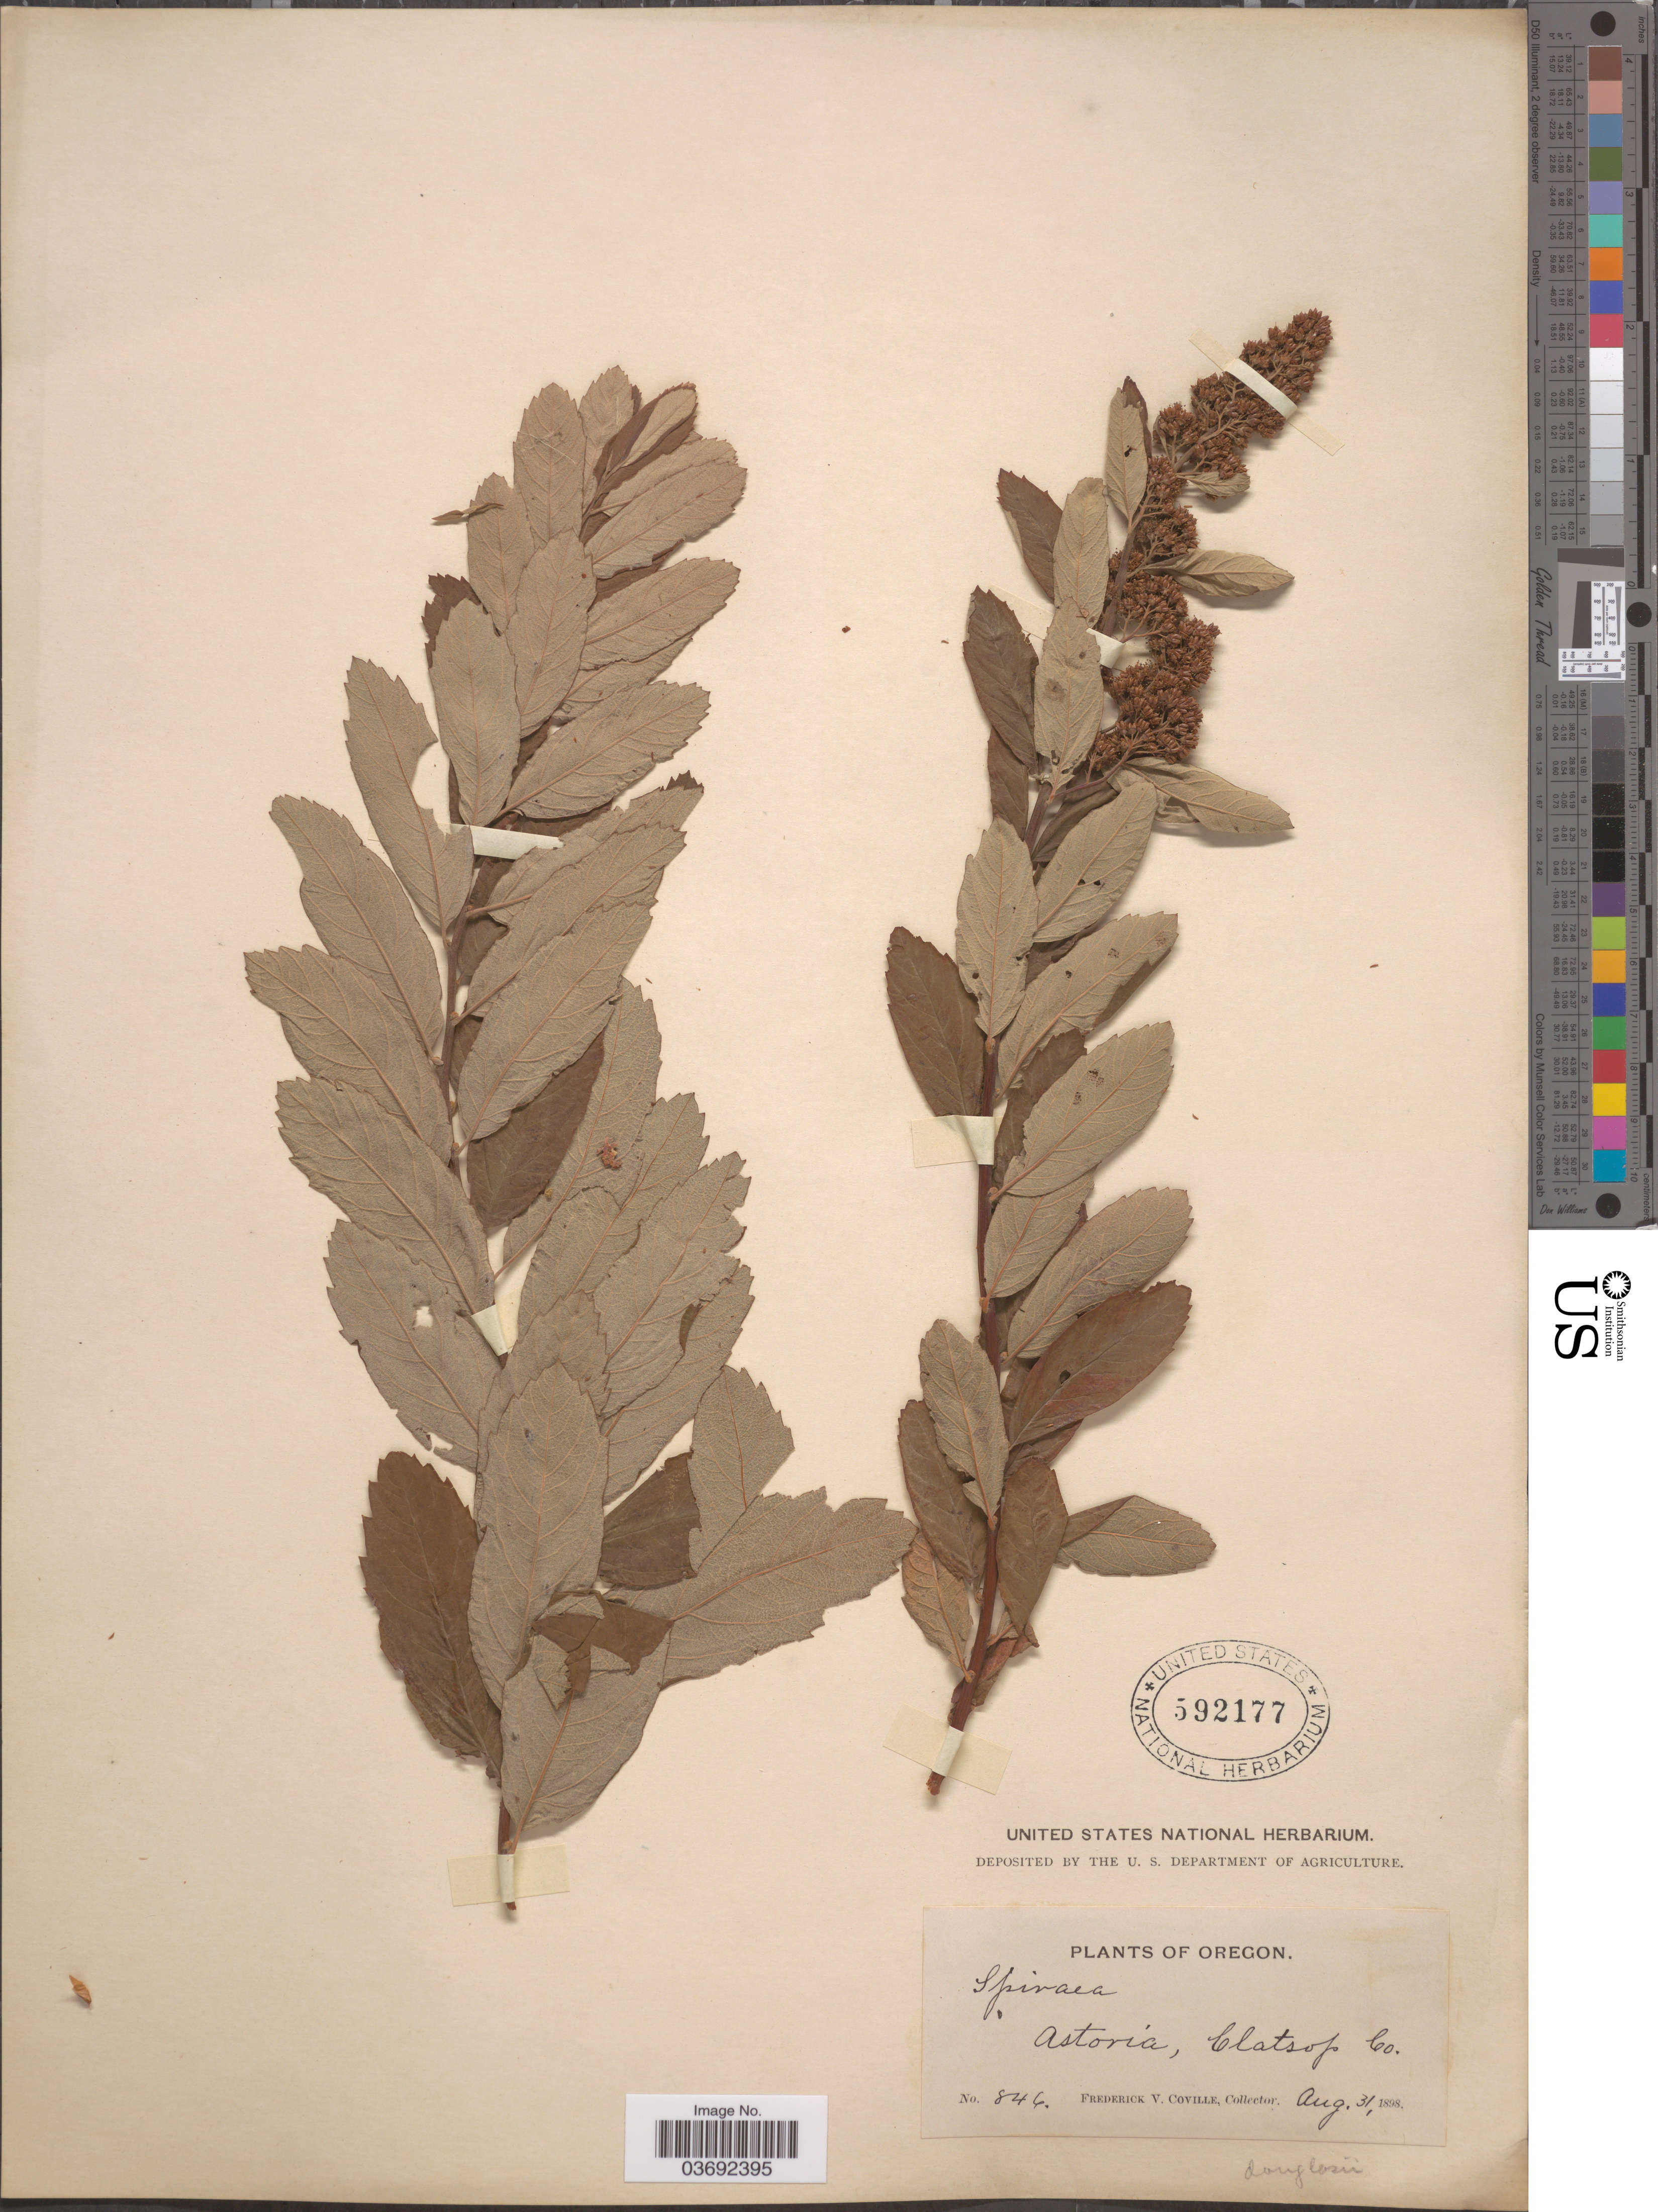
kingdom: Plantae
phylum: Tracheophyta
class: Magnoliopsida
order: Rosales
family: Rosaceae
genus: Spiraea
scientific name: Spiraea douglasii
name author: Hook.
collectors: F. V. Coville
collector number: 846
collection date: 1898-08-31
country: United States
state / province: Oregon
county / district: Clatsop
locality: Astoria, Clatsop Co.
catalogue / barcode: US 592177